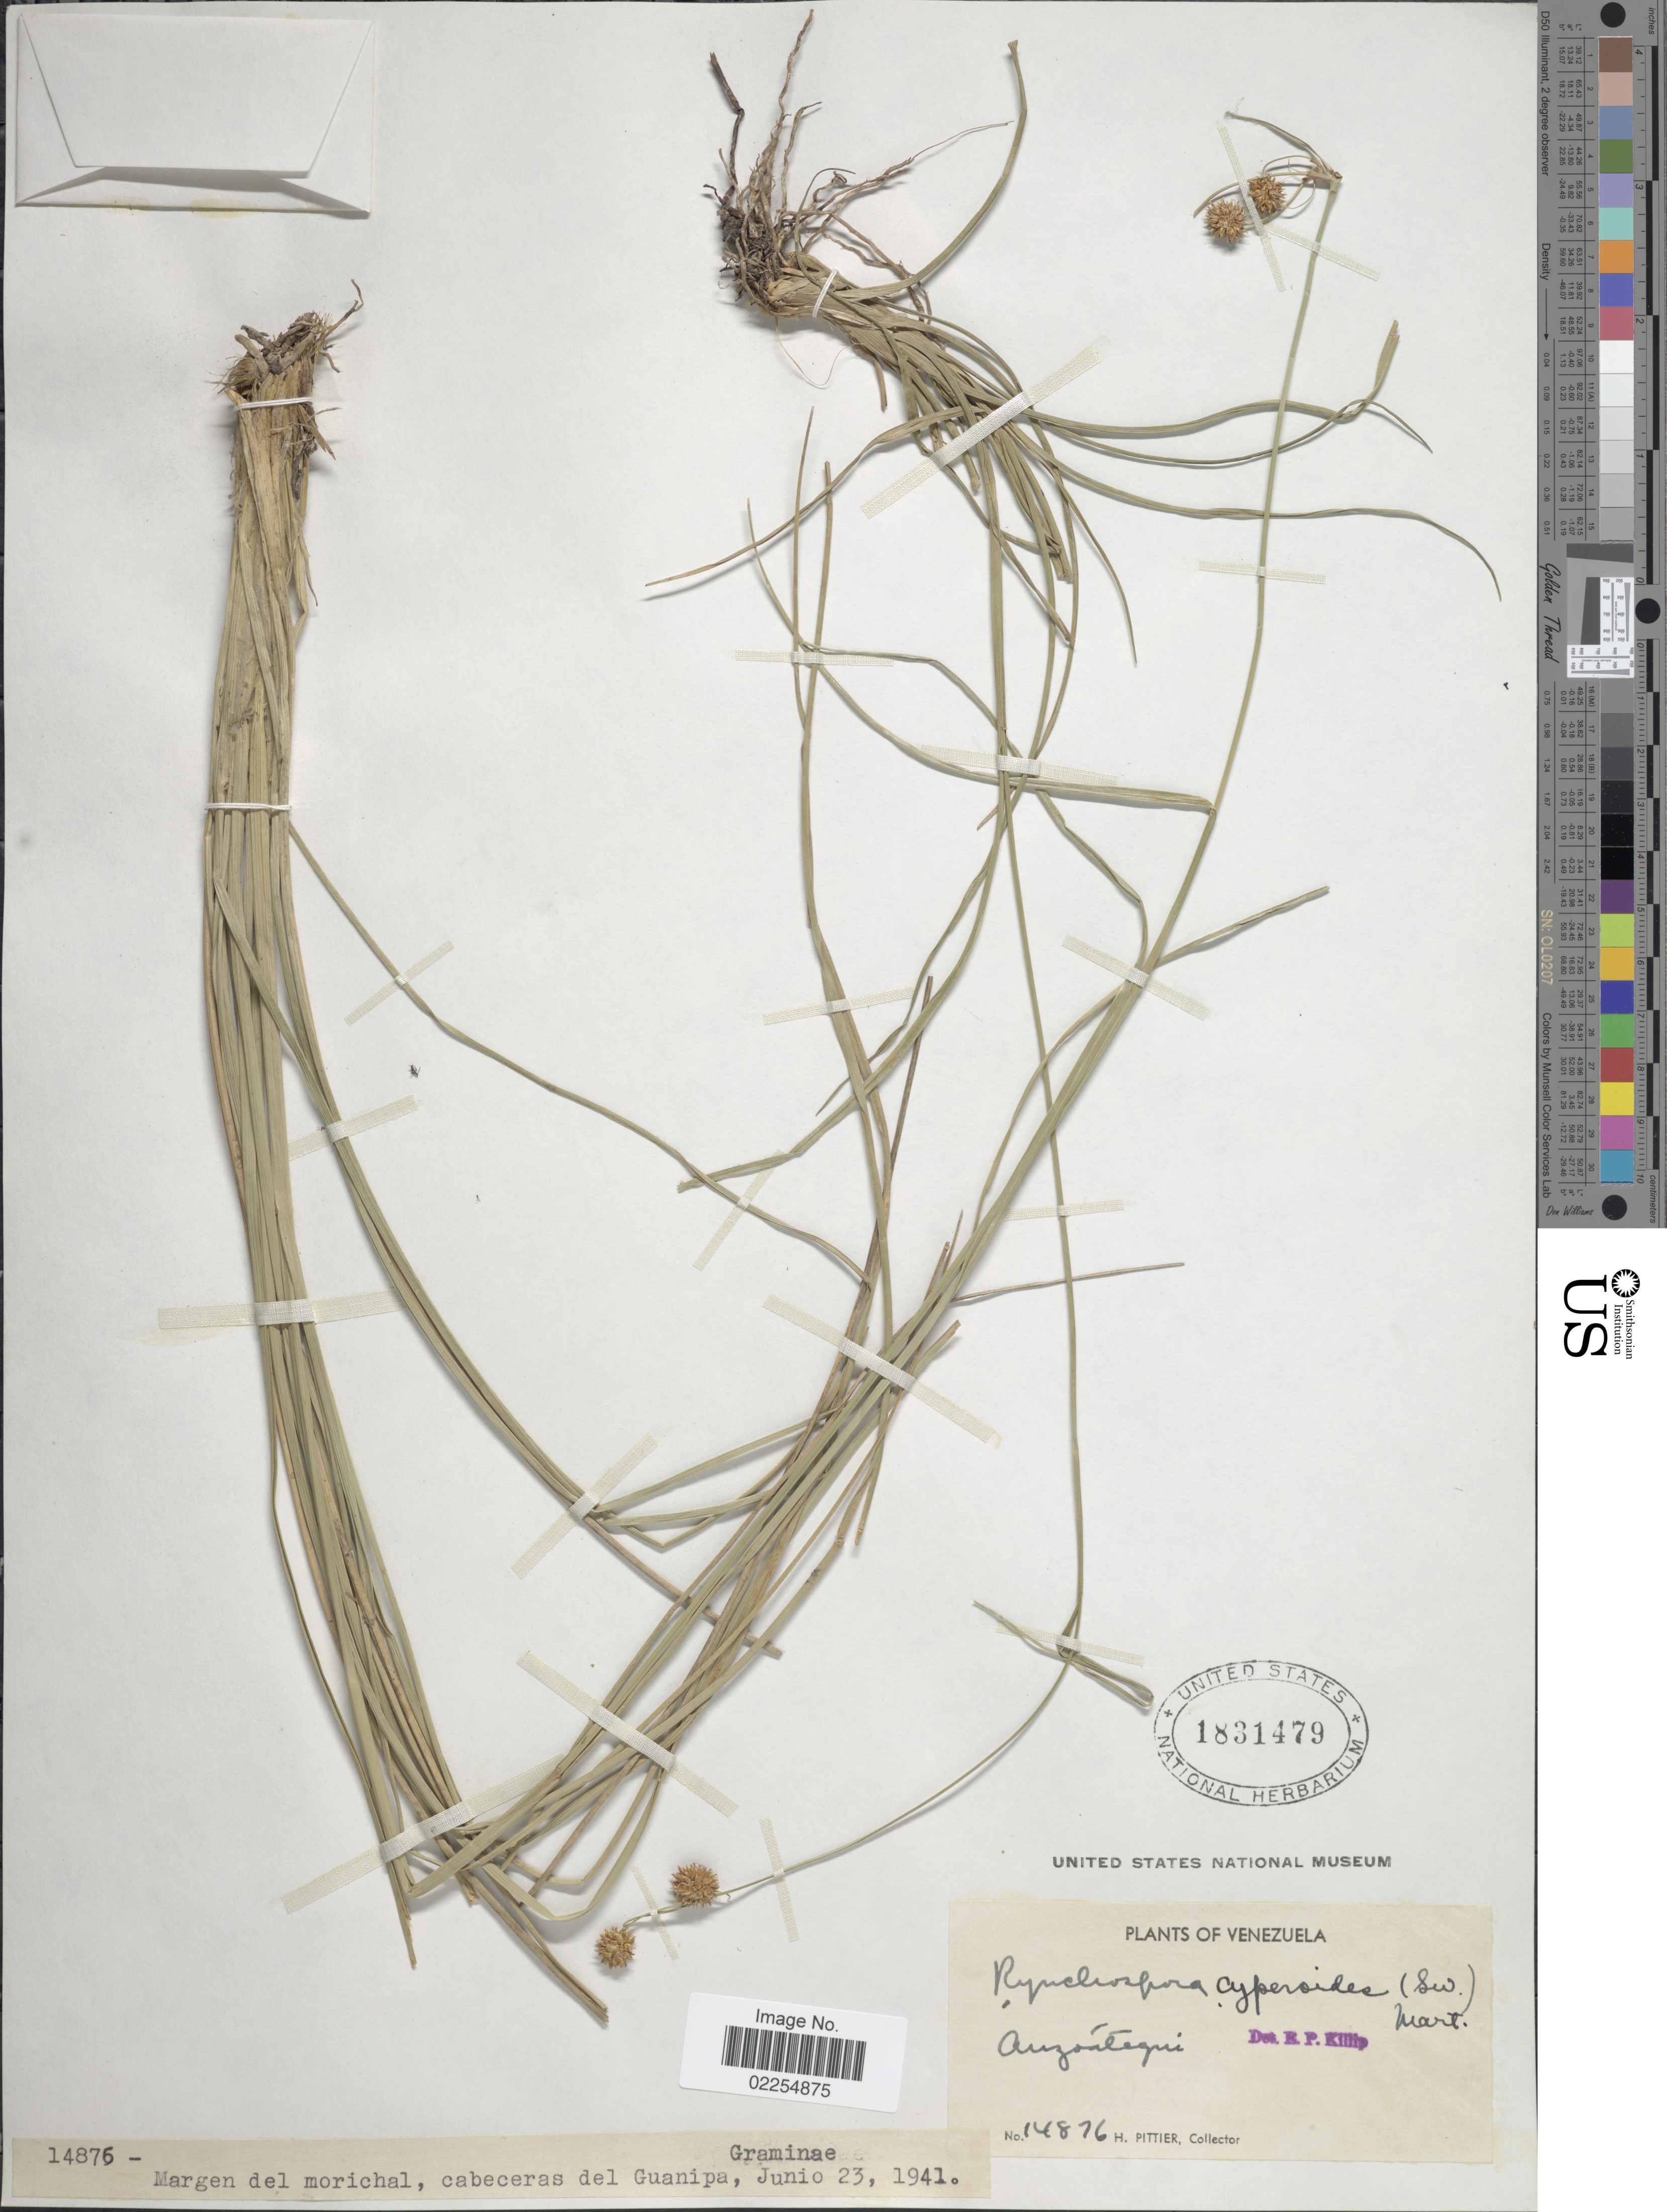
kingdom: Plantae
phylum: Tracheophyta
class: Liliopsida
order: Poales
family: Cyperaceae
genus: Rhynchospora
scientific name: Rhynchospora holoschoenoides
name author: (Rich.) Herter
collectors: H. F. Pittier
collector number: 14876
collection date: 1941-06-23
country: Venezuela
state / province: Anzoategui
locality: Cabeceras del Guanipa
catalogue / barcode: US 1831479